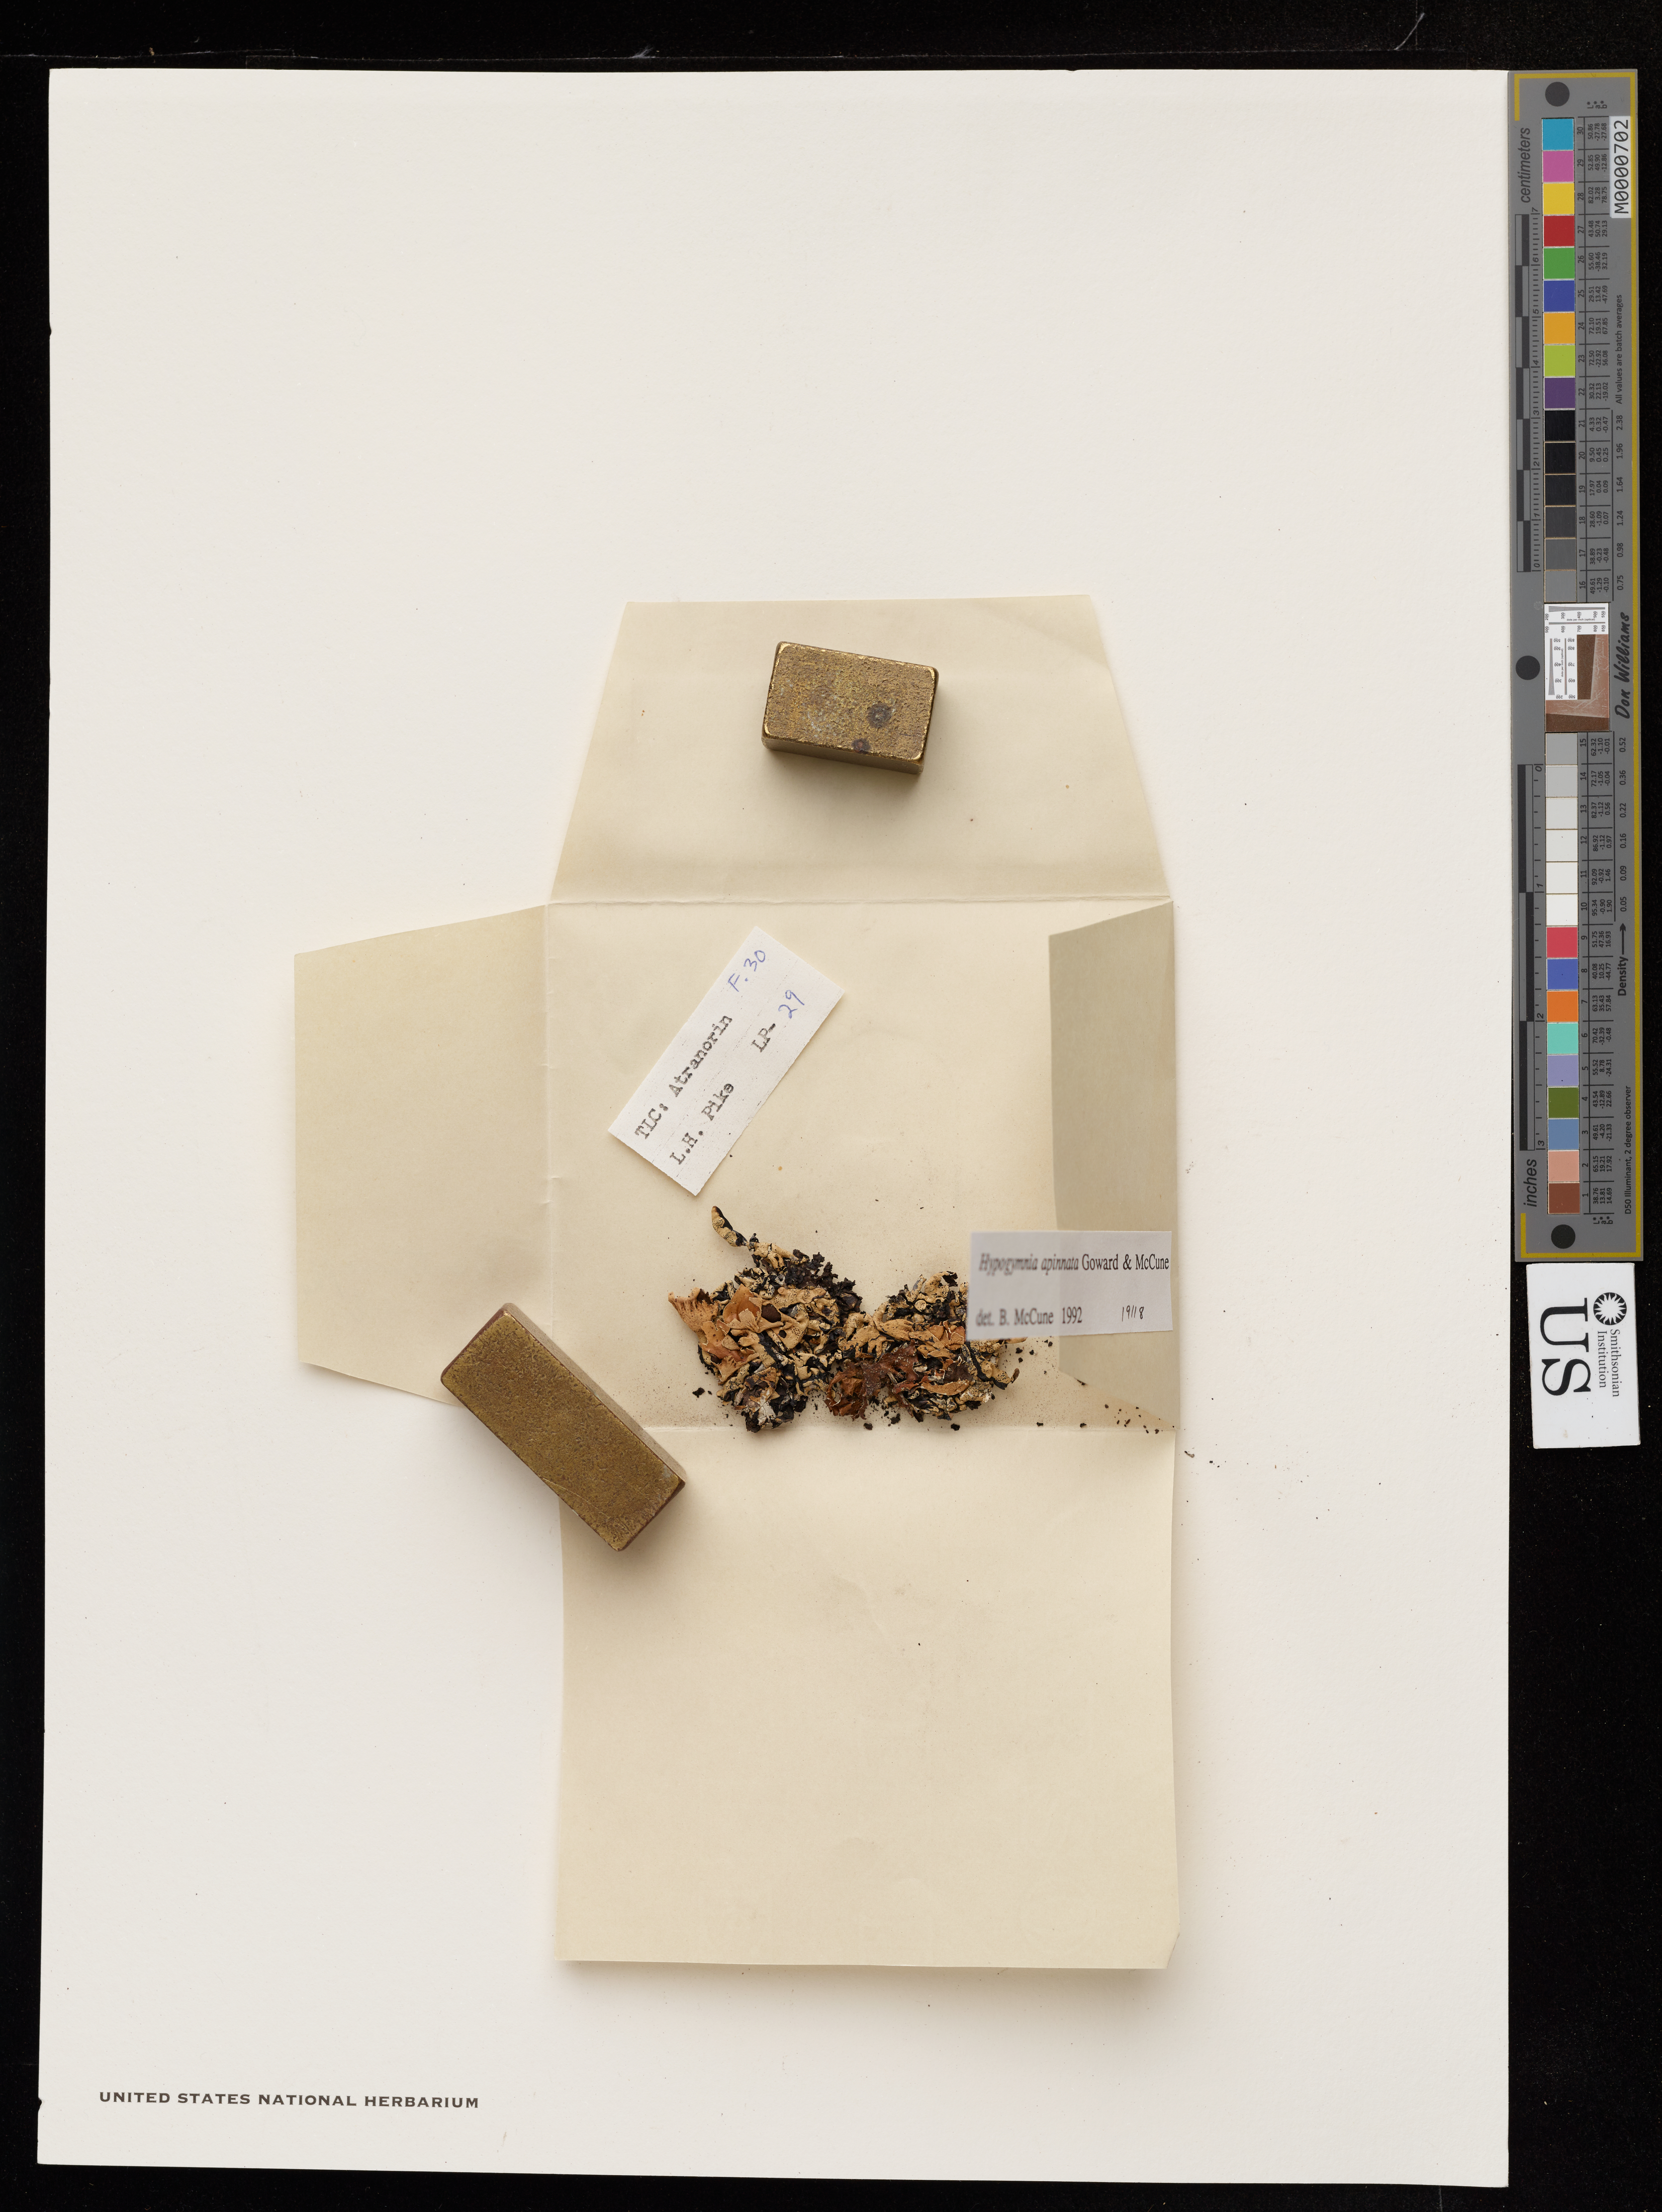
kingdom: Fungi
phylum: Ascomycota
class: Lecanoromycetes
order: Lecanorales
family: Parmeliaceae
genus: Hypogymnia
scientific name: Hypogymnia apinnata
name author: Goward & McCune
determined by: McCune, B.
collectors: A. S. Foster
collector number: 30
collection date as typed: Apr 1909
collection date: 1909-04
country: United States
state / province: Washington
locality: Aberdeen area